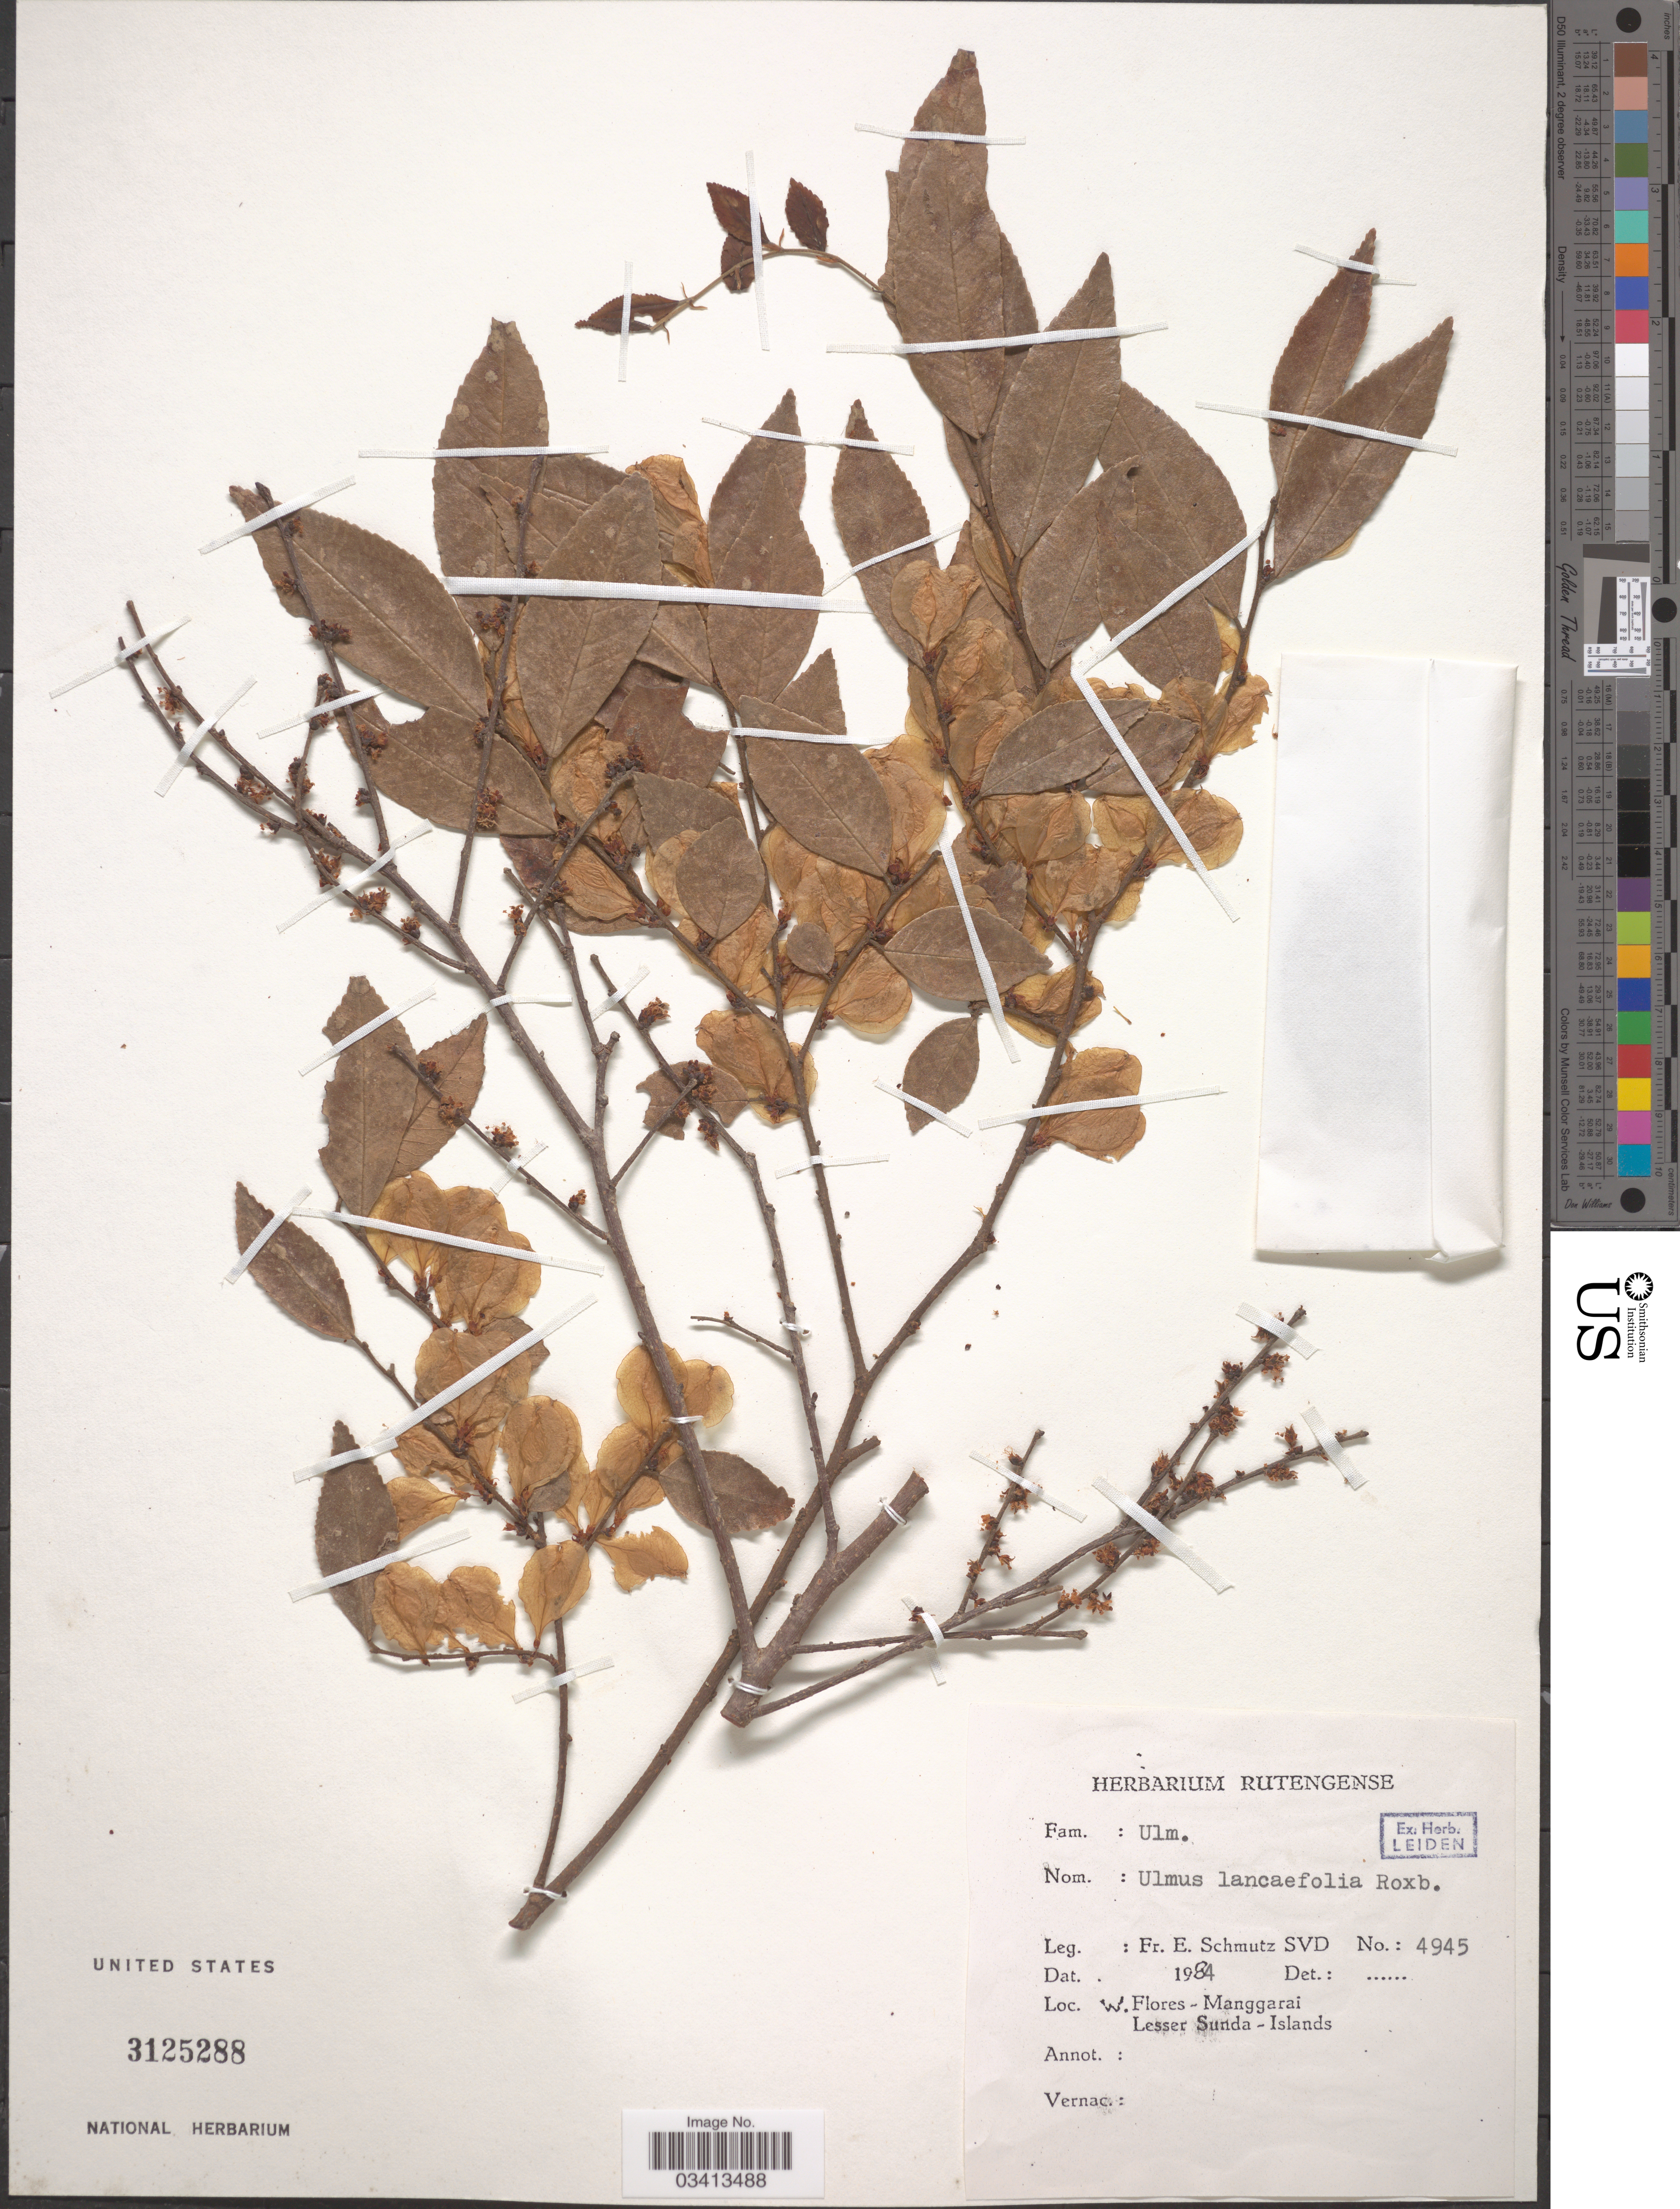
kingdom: Plantae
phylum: Tracheophyta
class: Magnoliopsida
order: Rosales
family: Ulmaceae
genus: Ulmus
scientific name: Ulmus lanceifolia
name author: Roxb.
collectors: E. Schmutz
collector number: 4945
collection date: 1984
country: Indonesia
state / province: Nusa Tenggara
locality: W. Flores-Manggarai. Lesser Sunda - Islands.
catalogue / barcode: US 3125288